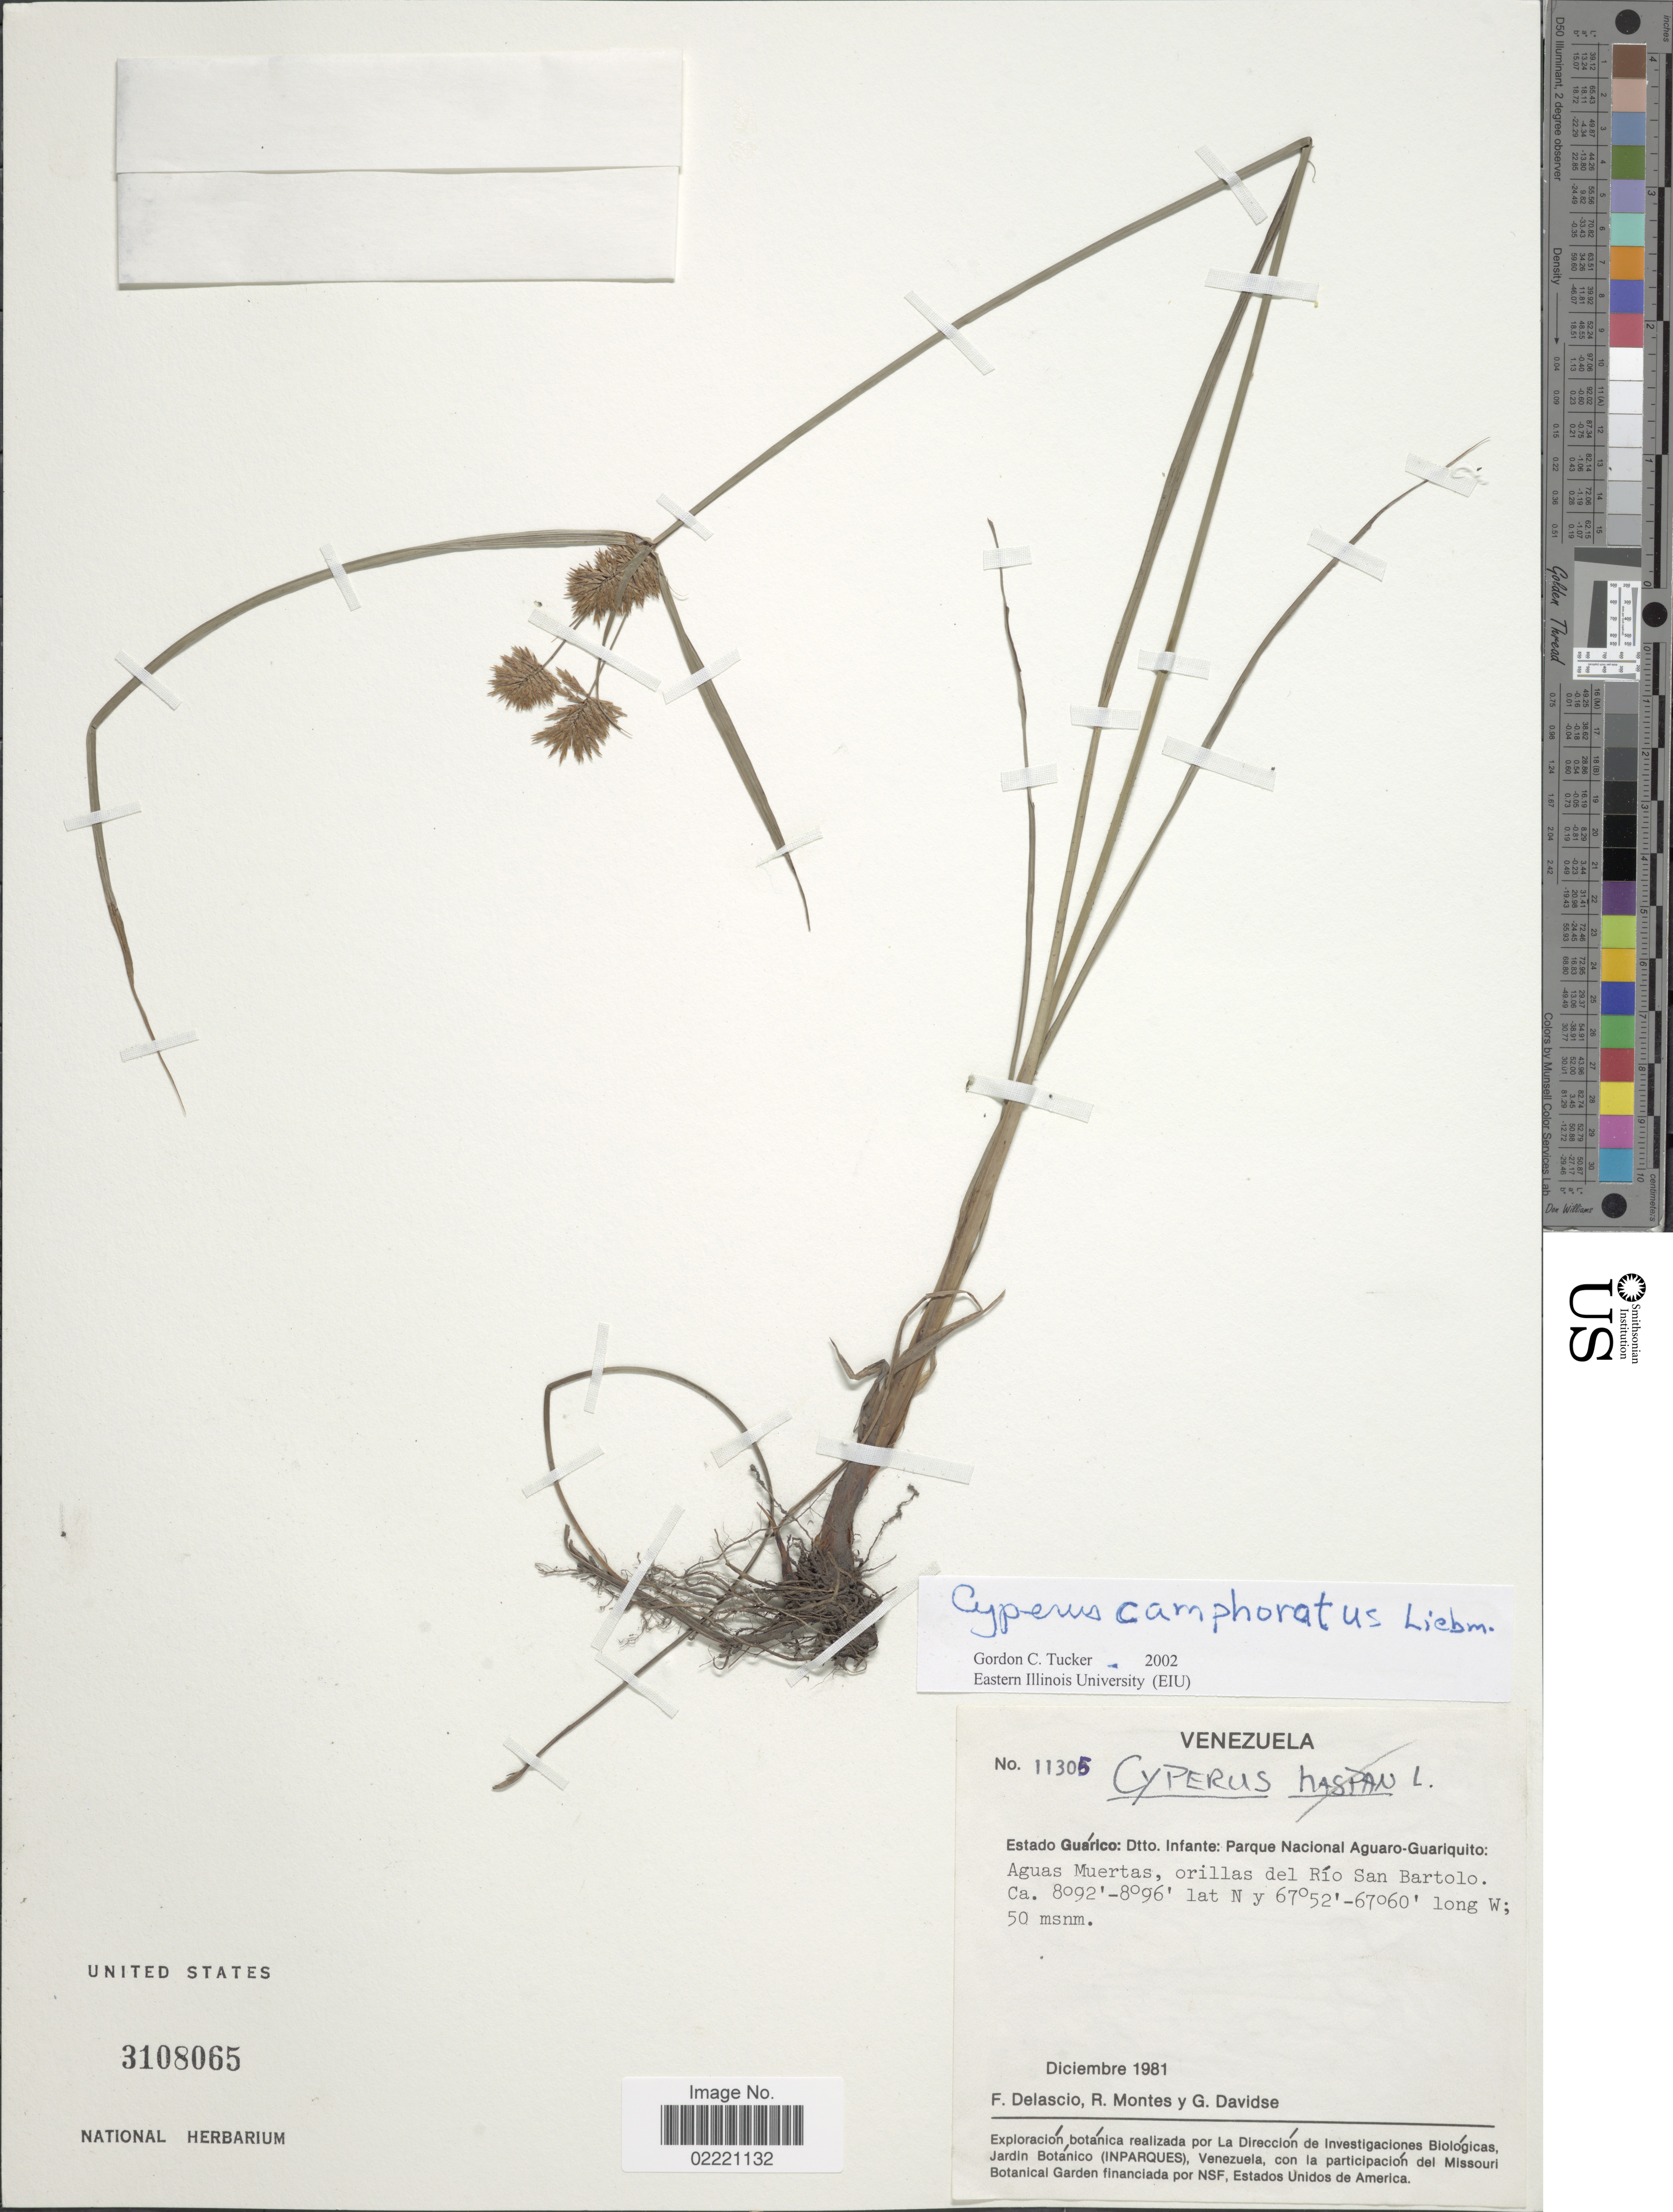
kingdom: Plantae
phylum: Tracheophyta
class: Liliopsida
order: Poales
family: Cyperaceae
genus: Cyperus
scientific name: Cyperus camphoratus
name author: Liebm.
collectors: F. Delascio C., R. Montes & G. Davidse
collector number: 11305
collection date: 1981-12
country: Venezuela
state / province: Guarico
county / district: Leonardo Infante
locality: Dtto. Infante: Parque Nacional Aguaro-Guariquito: Aguas Muertas, orillas del Rio San Bartolo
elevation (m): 50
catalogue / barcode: US 3108065